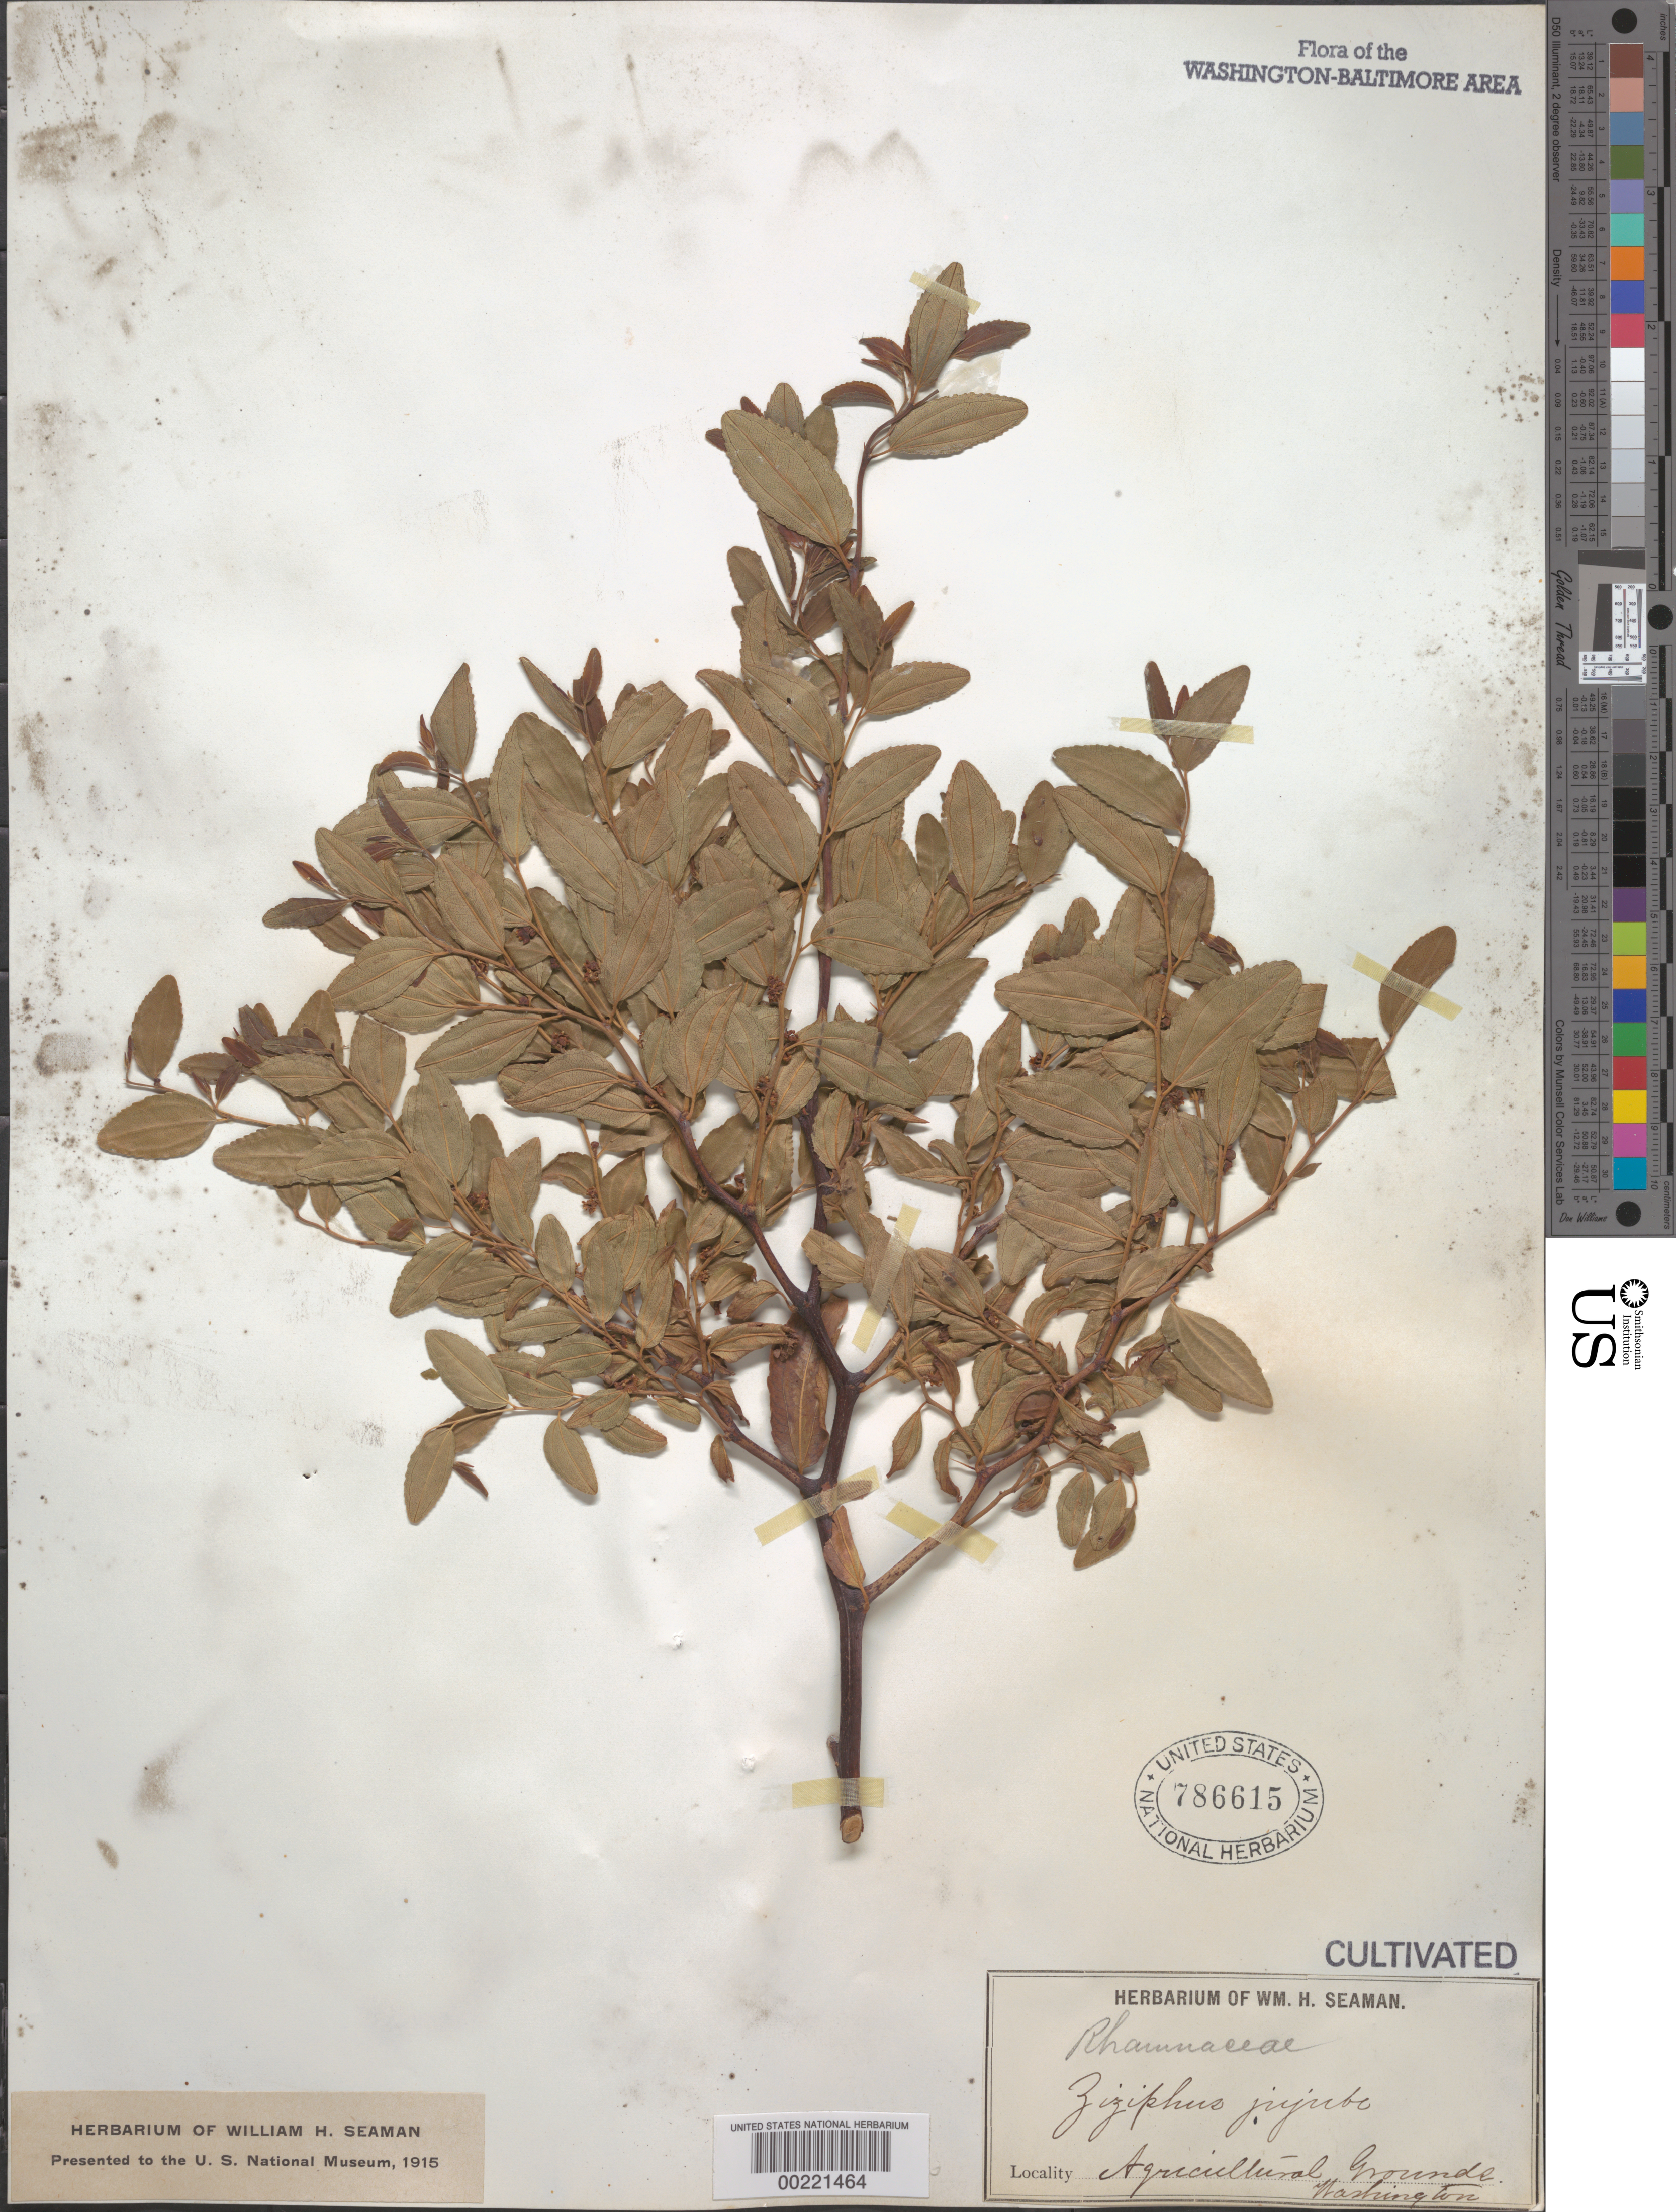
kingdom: Plantae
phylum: Tracheophyta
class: Magnoliopsida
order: Rosales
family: Rhamnaceae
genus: Ziziphus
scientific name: Ziziphus jujuba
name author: Mill.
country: United States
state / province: District of Columbia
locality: Department of Agriculture grounds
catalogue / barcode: US 786615